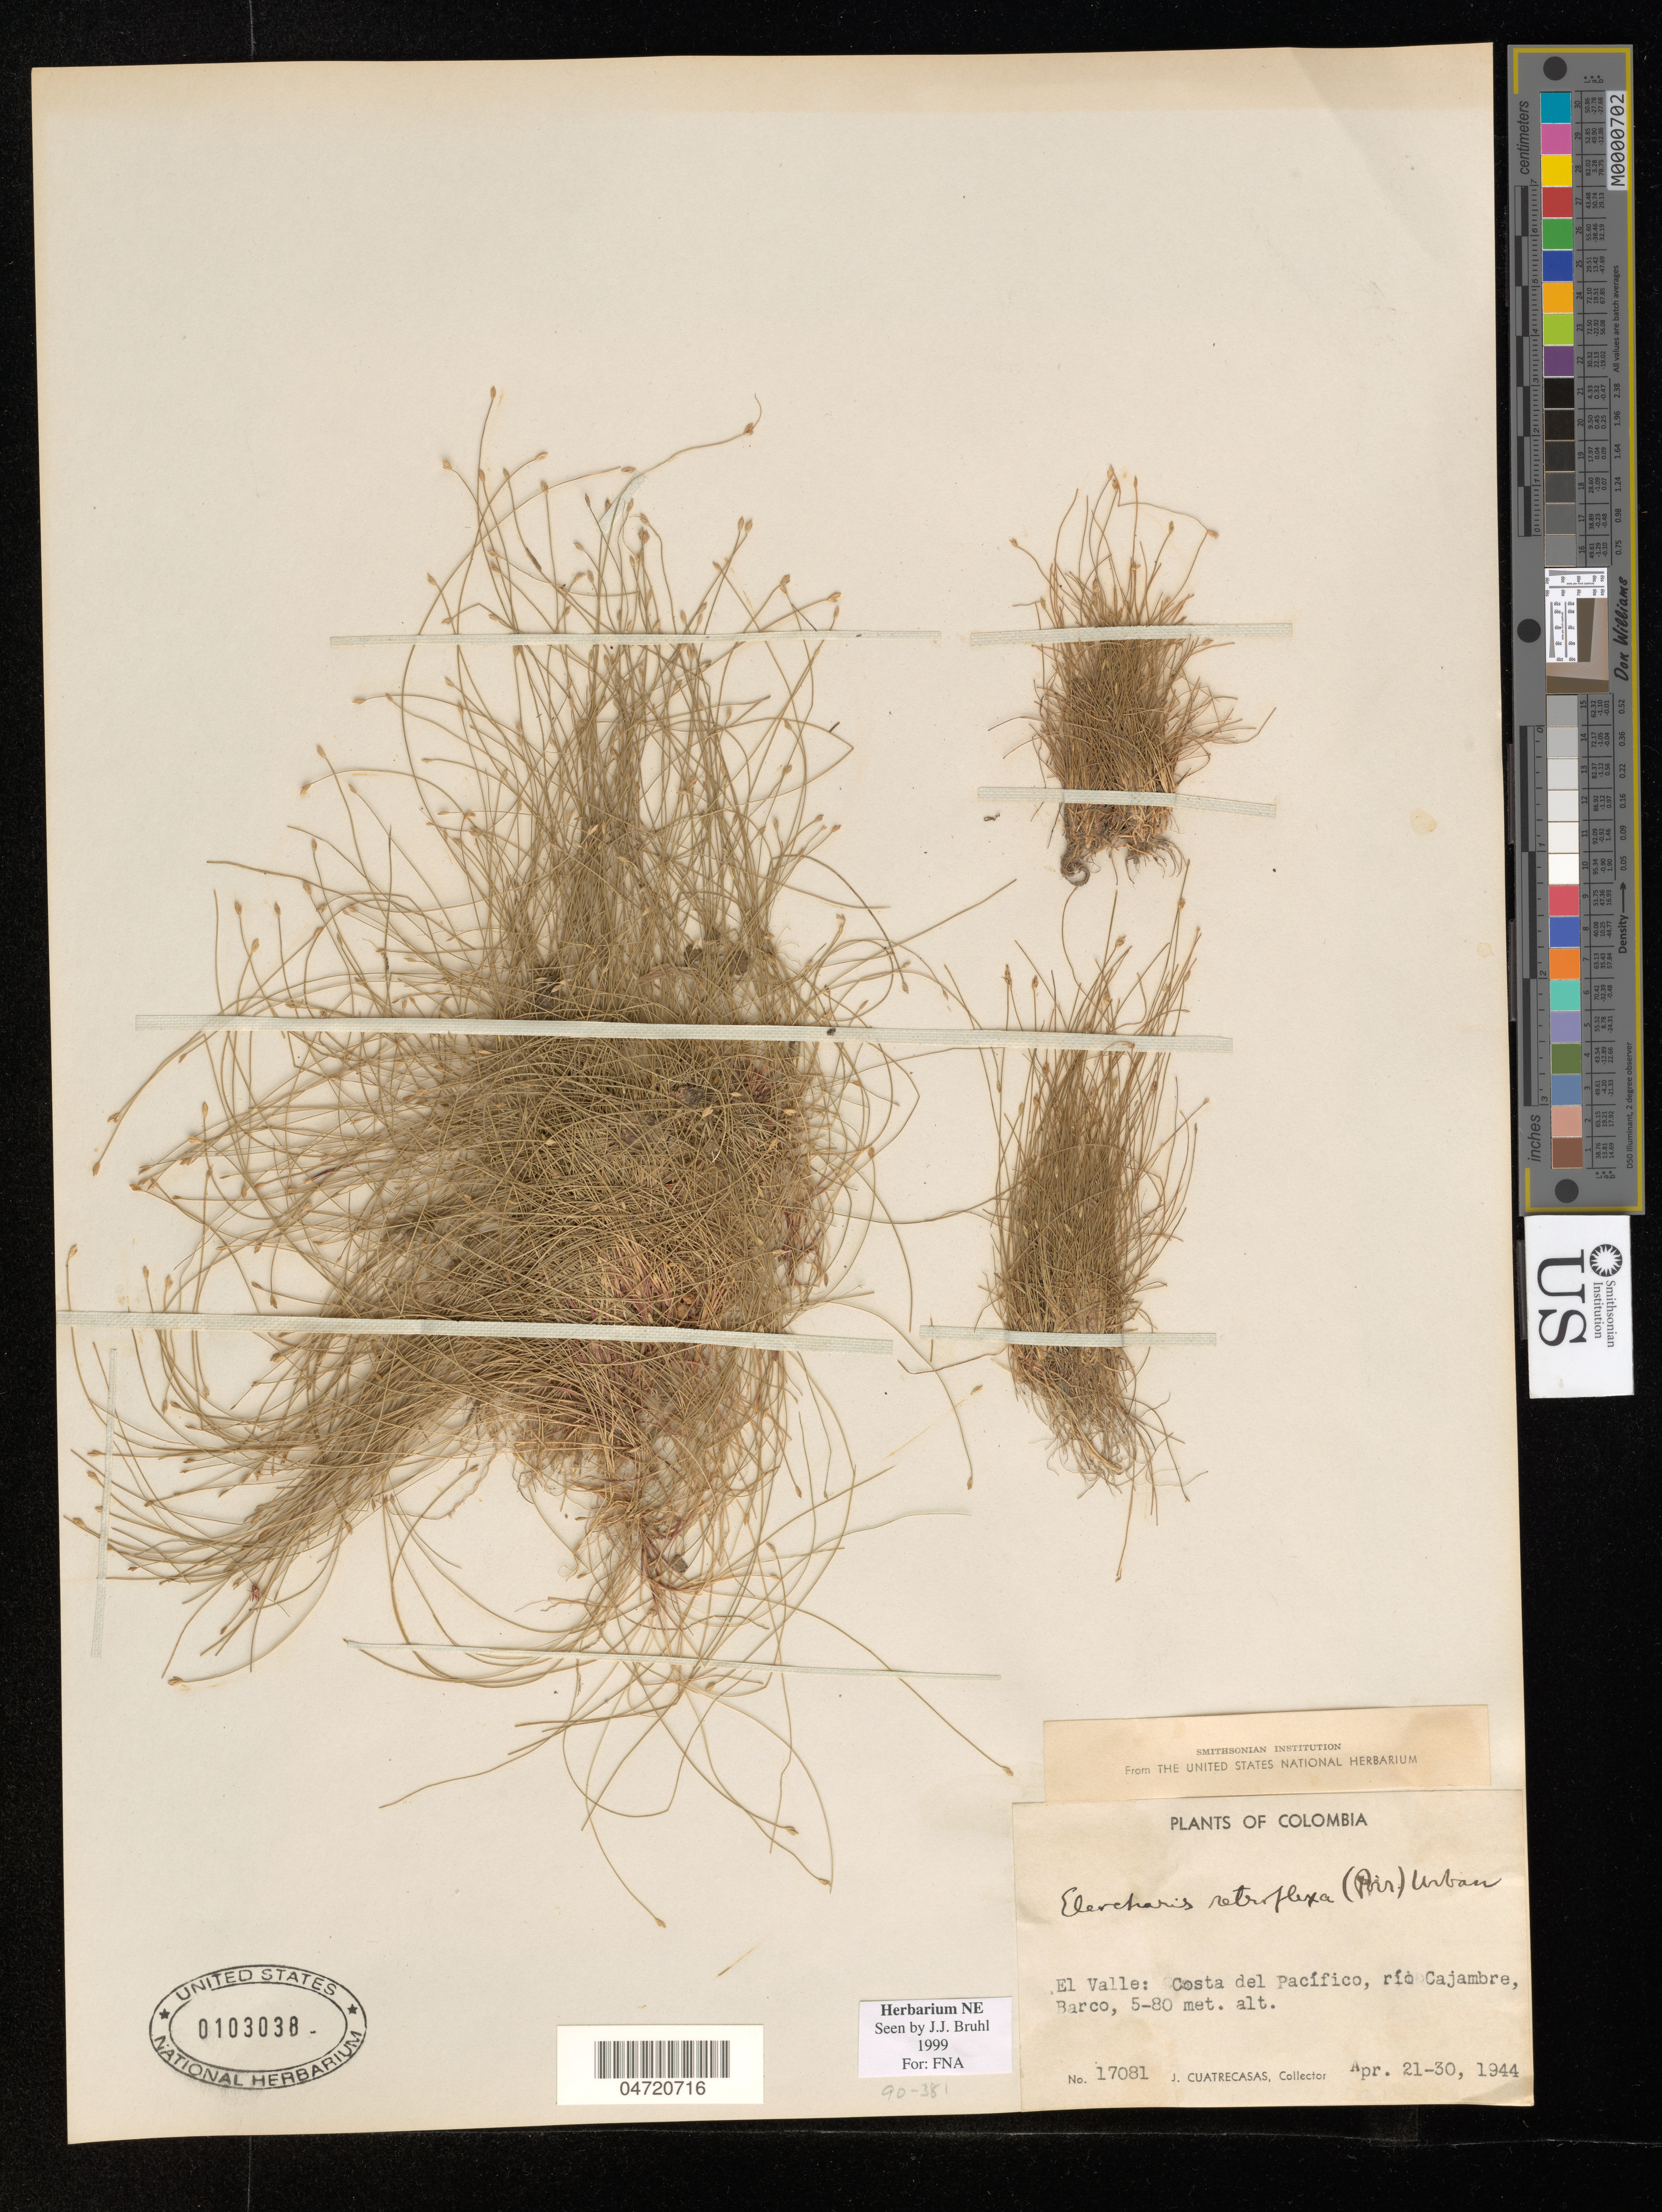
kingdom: Plantae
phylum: Tracheophyta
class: Liliopsida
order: Poales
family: Cyperaceae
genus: Eleocharis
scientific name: Eleocharis retroflexa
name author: (Poir.) Urb.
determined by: Bruhl, J. J., (NE), University of New England (AUSTRALIA)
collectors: J. Cuatrecasas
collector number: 17081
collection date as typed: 21 Apr 1944 to 30 Apr 1944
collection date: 1944-04-21/1944-04-30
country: Colombia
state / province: Valle del Cauca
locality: Depart del Valle, Costa del Pacifico; Rio Cajambre: Barco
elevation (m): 5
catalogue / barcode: US 103038